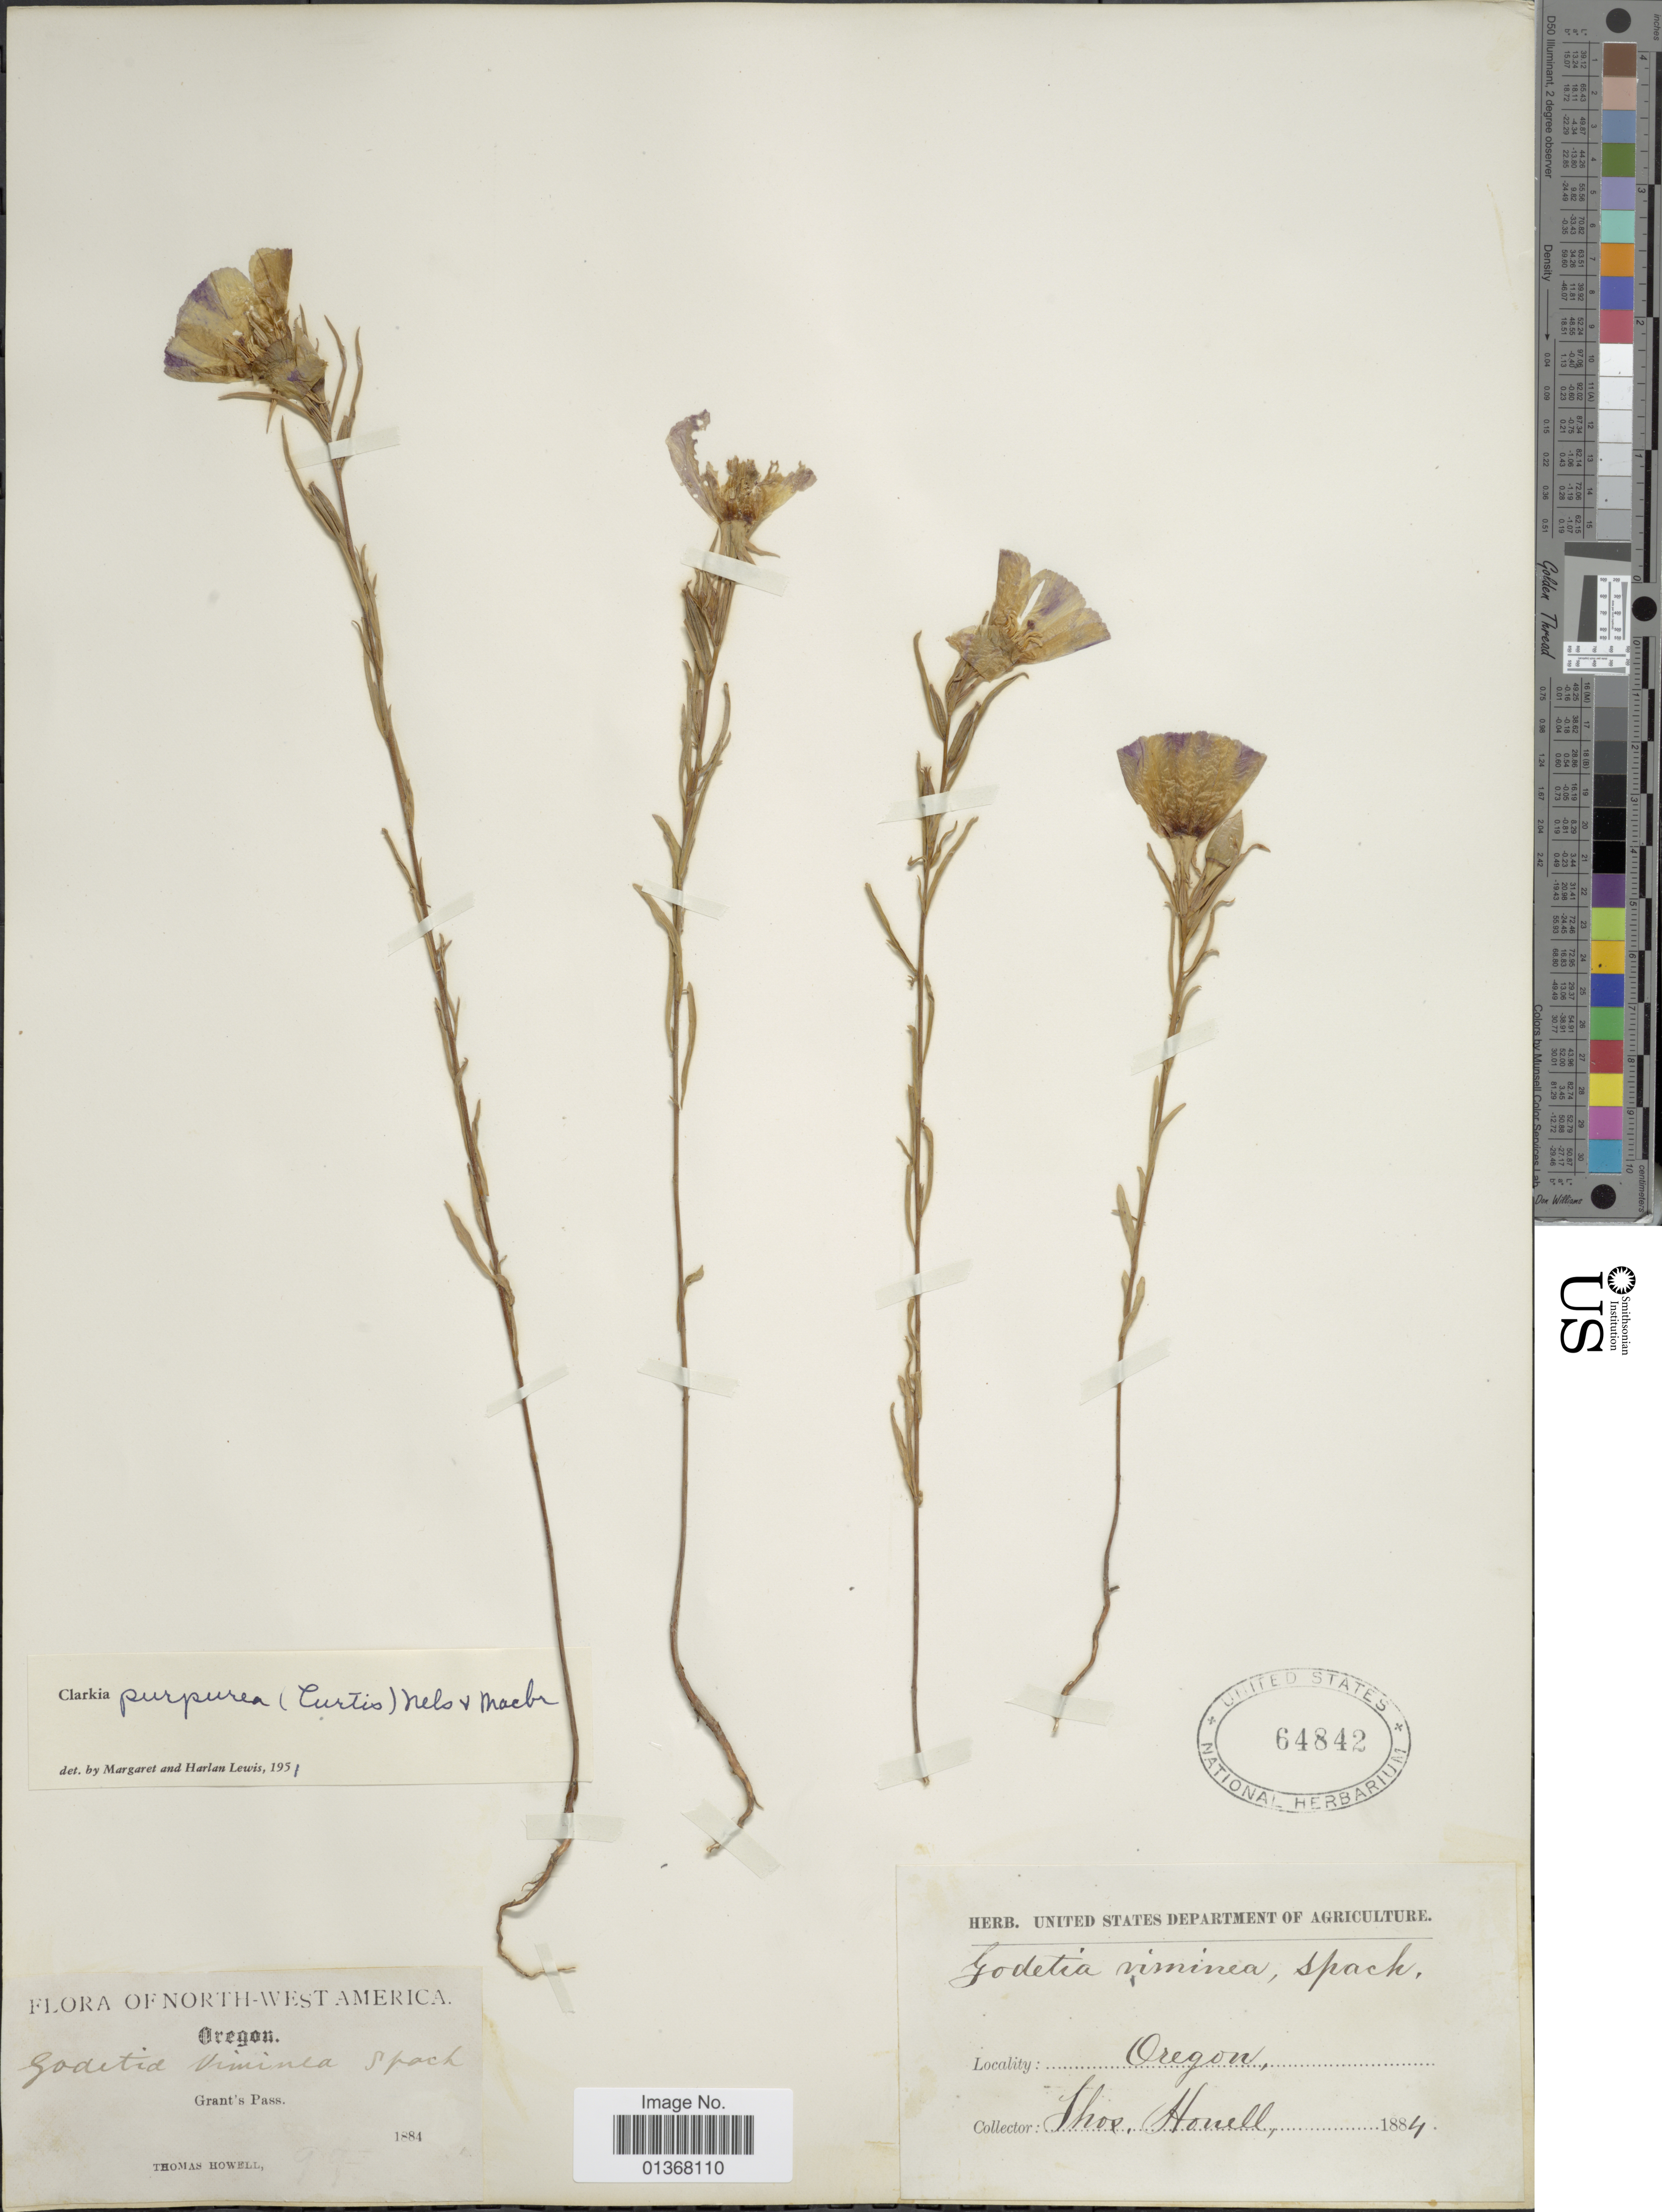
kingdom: Plantae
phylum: Tracheophyta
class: Magnoliopsida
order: Myrtales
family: Onagraceae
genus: Clarkia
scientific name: Clarkia pulchella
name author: Pursh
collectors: T. Howell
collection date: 1884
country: United States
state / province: Oregon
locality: North-West America, Grant's Pass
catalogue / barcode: US 64842